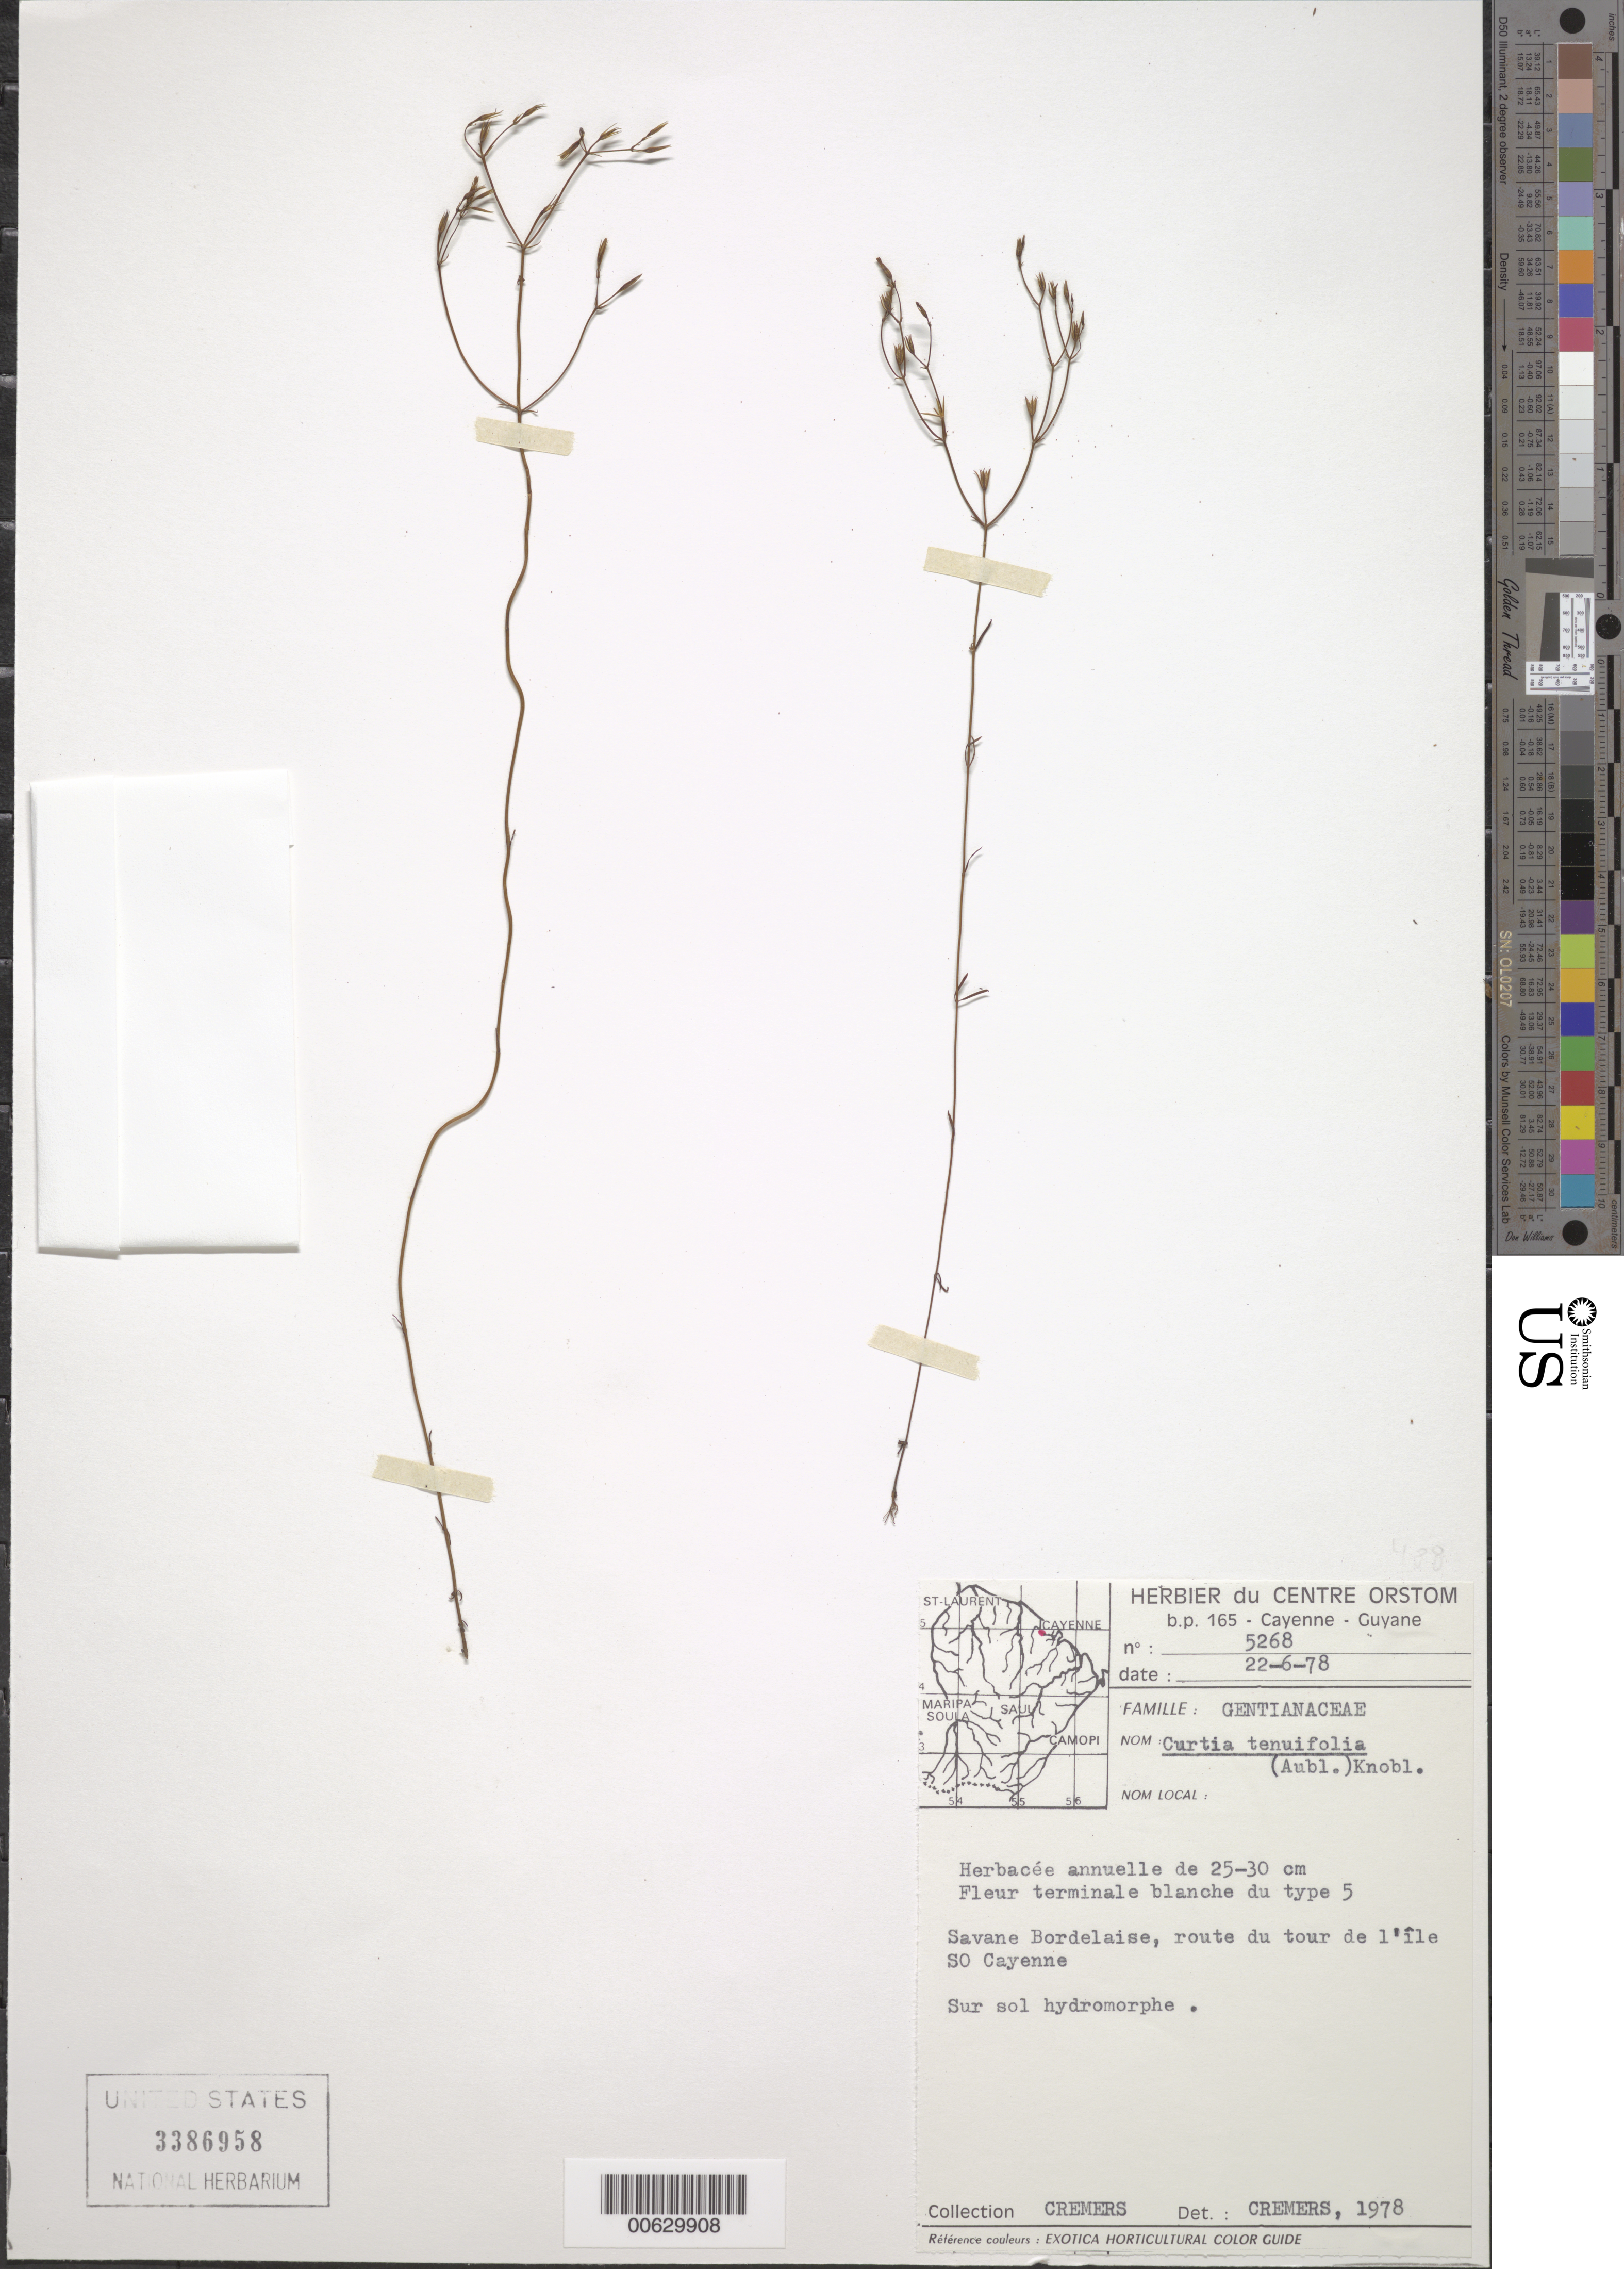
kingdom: Plantae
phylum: Tracheophyta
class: Magnoliopsida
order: Gentianales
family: Gentianaceae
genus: Curtia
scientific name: Curtia tenuifolia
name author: (Aubl.) Knobl.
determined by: Cremers, Georges A.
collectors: G. Cremers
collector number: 5268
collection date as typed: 22-Jun-78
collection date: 1978-06-22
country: French Guiana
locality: Savane Bordelaise, route du tour de l'Ile SW Cayenne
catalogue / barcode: US 3386958